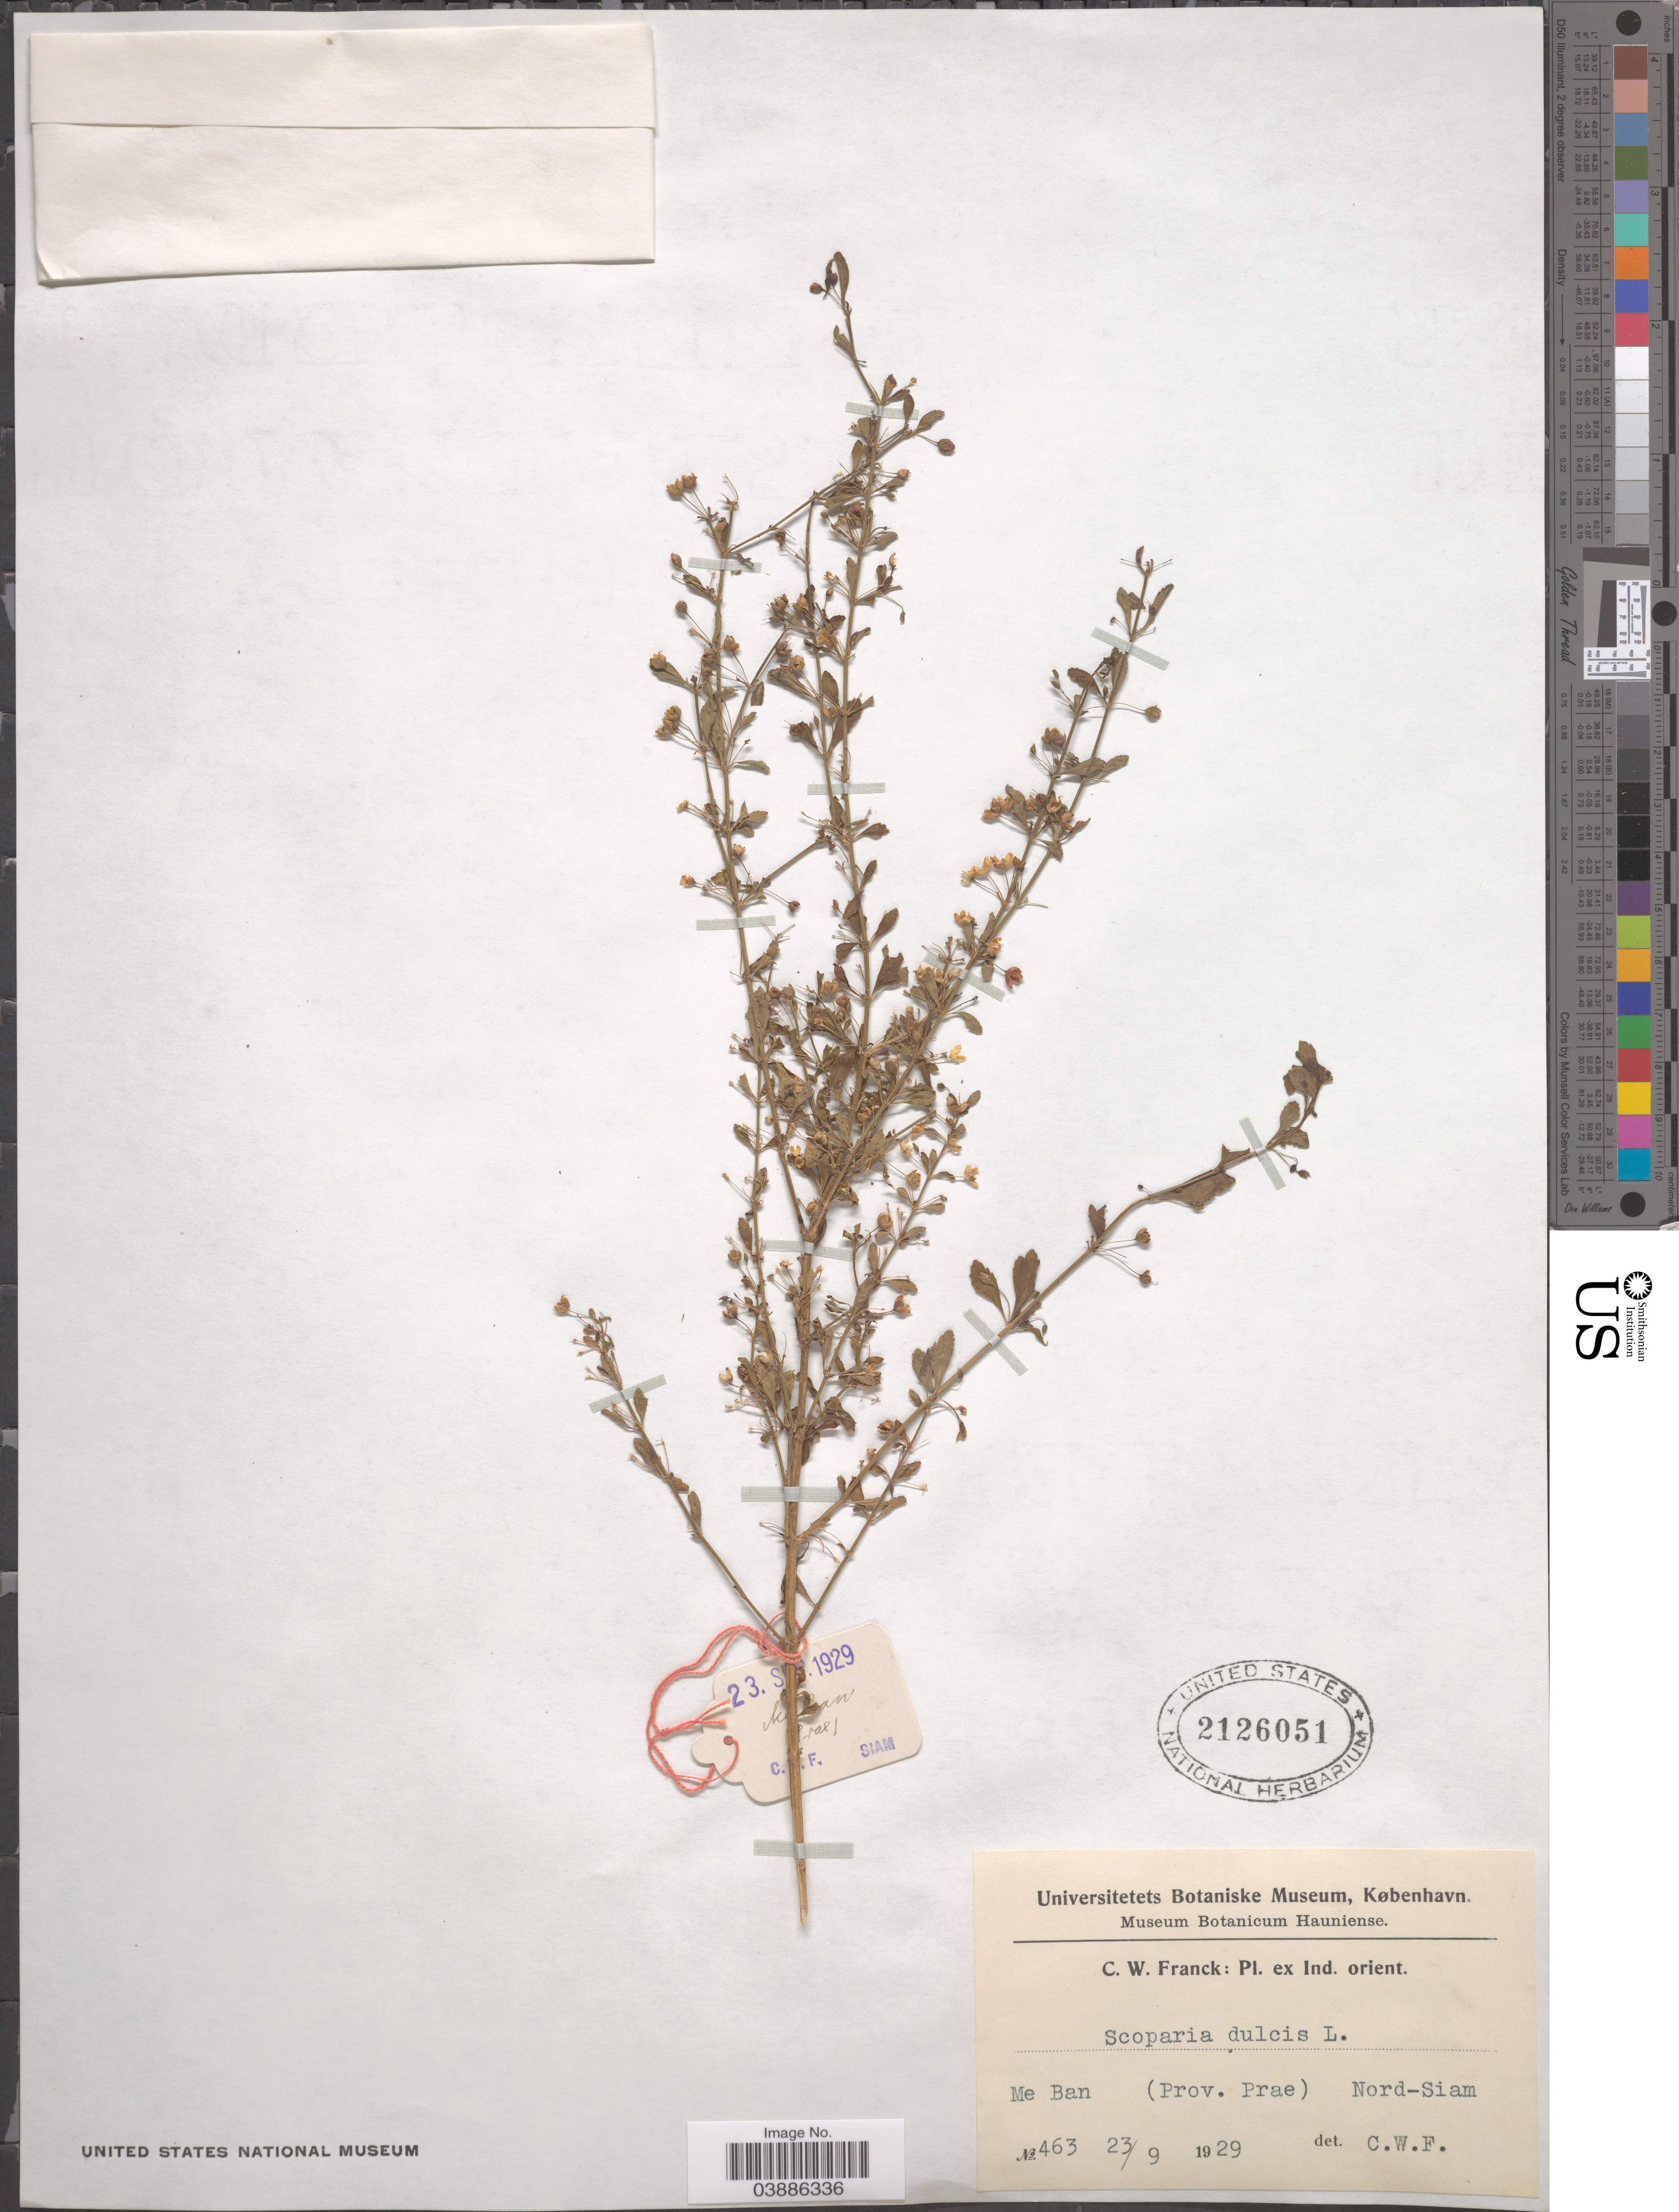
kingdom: Plantae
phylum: Tracheophyta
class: Magnoliopsida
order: Lamiales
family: Plantaginaceae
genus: Scoparia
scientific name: Scoparia dulcis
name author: L.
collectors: C. Franck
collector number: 463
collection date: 1929-09-23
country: Thailand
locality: Ind. orient. Me Ban (Prov. Prae). Nord-Siam.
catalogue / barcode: US 2126051